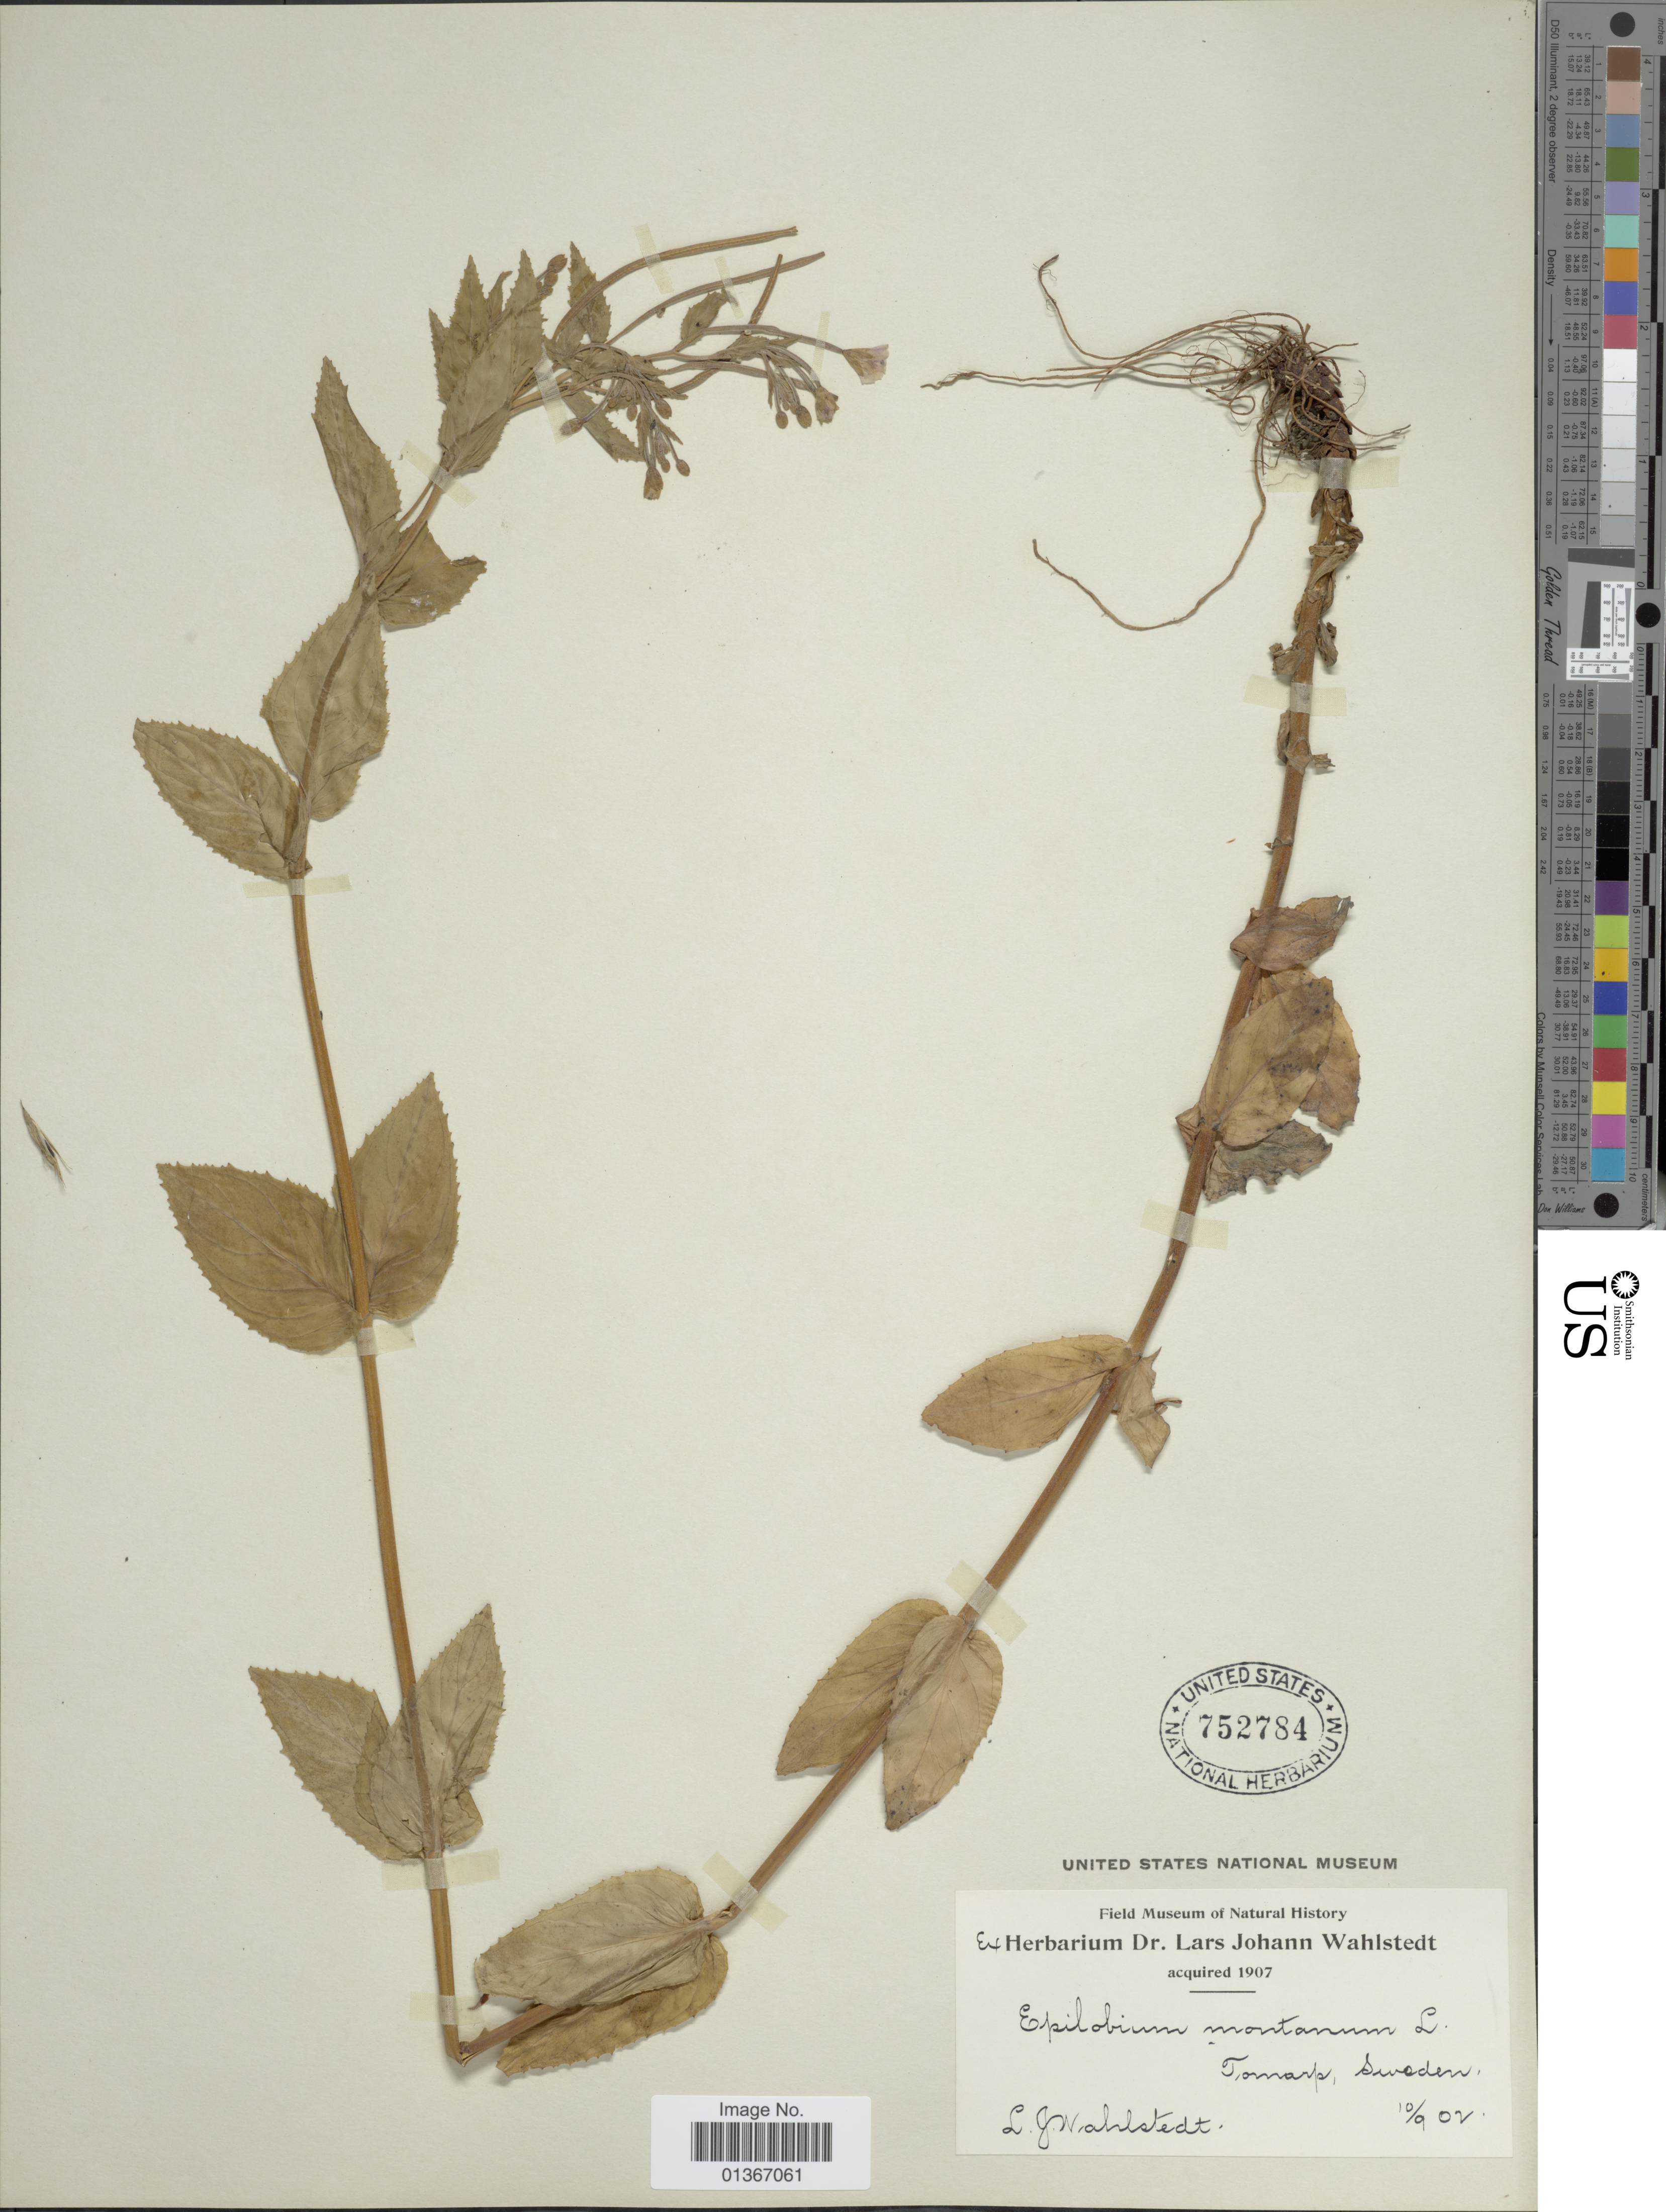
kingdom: Plantae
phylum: Tracheophyta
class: Magnoliopsida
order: Myrtales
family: Onagraceae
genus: Epilobium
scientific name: Epilobium montanum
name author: L.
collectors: L. J. Wahlstedt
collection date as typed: Transcribed d/m/y: 10/9/2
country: Sweden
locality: Tomarp.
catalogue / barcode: US 752784